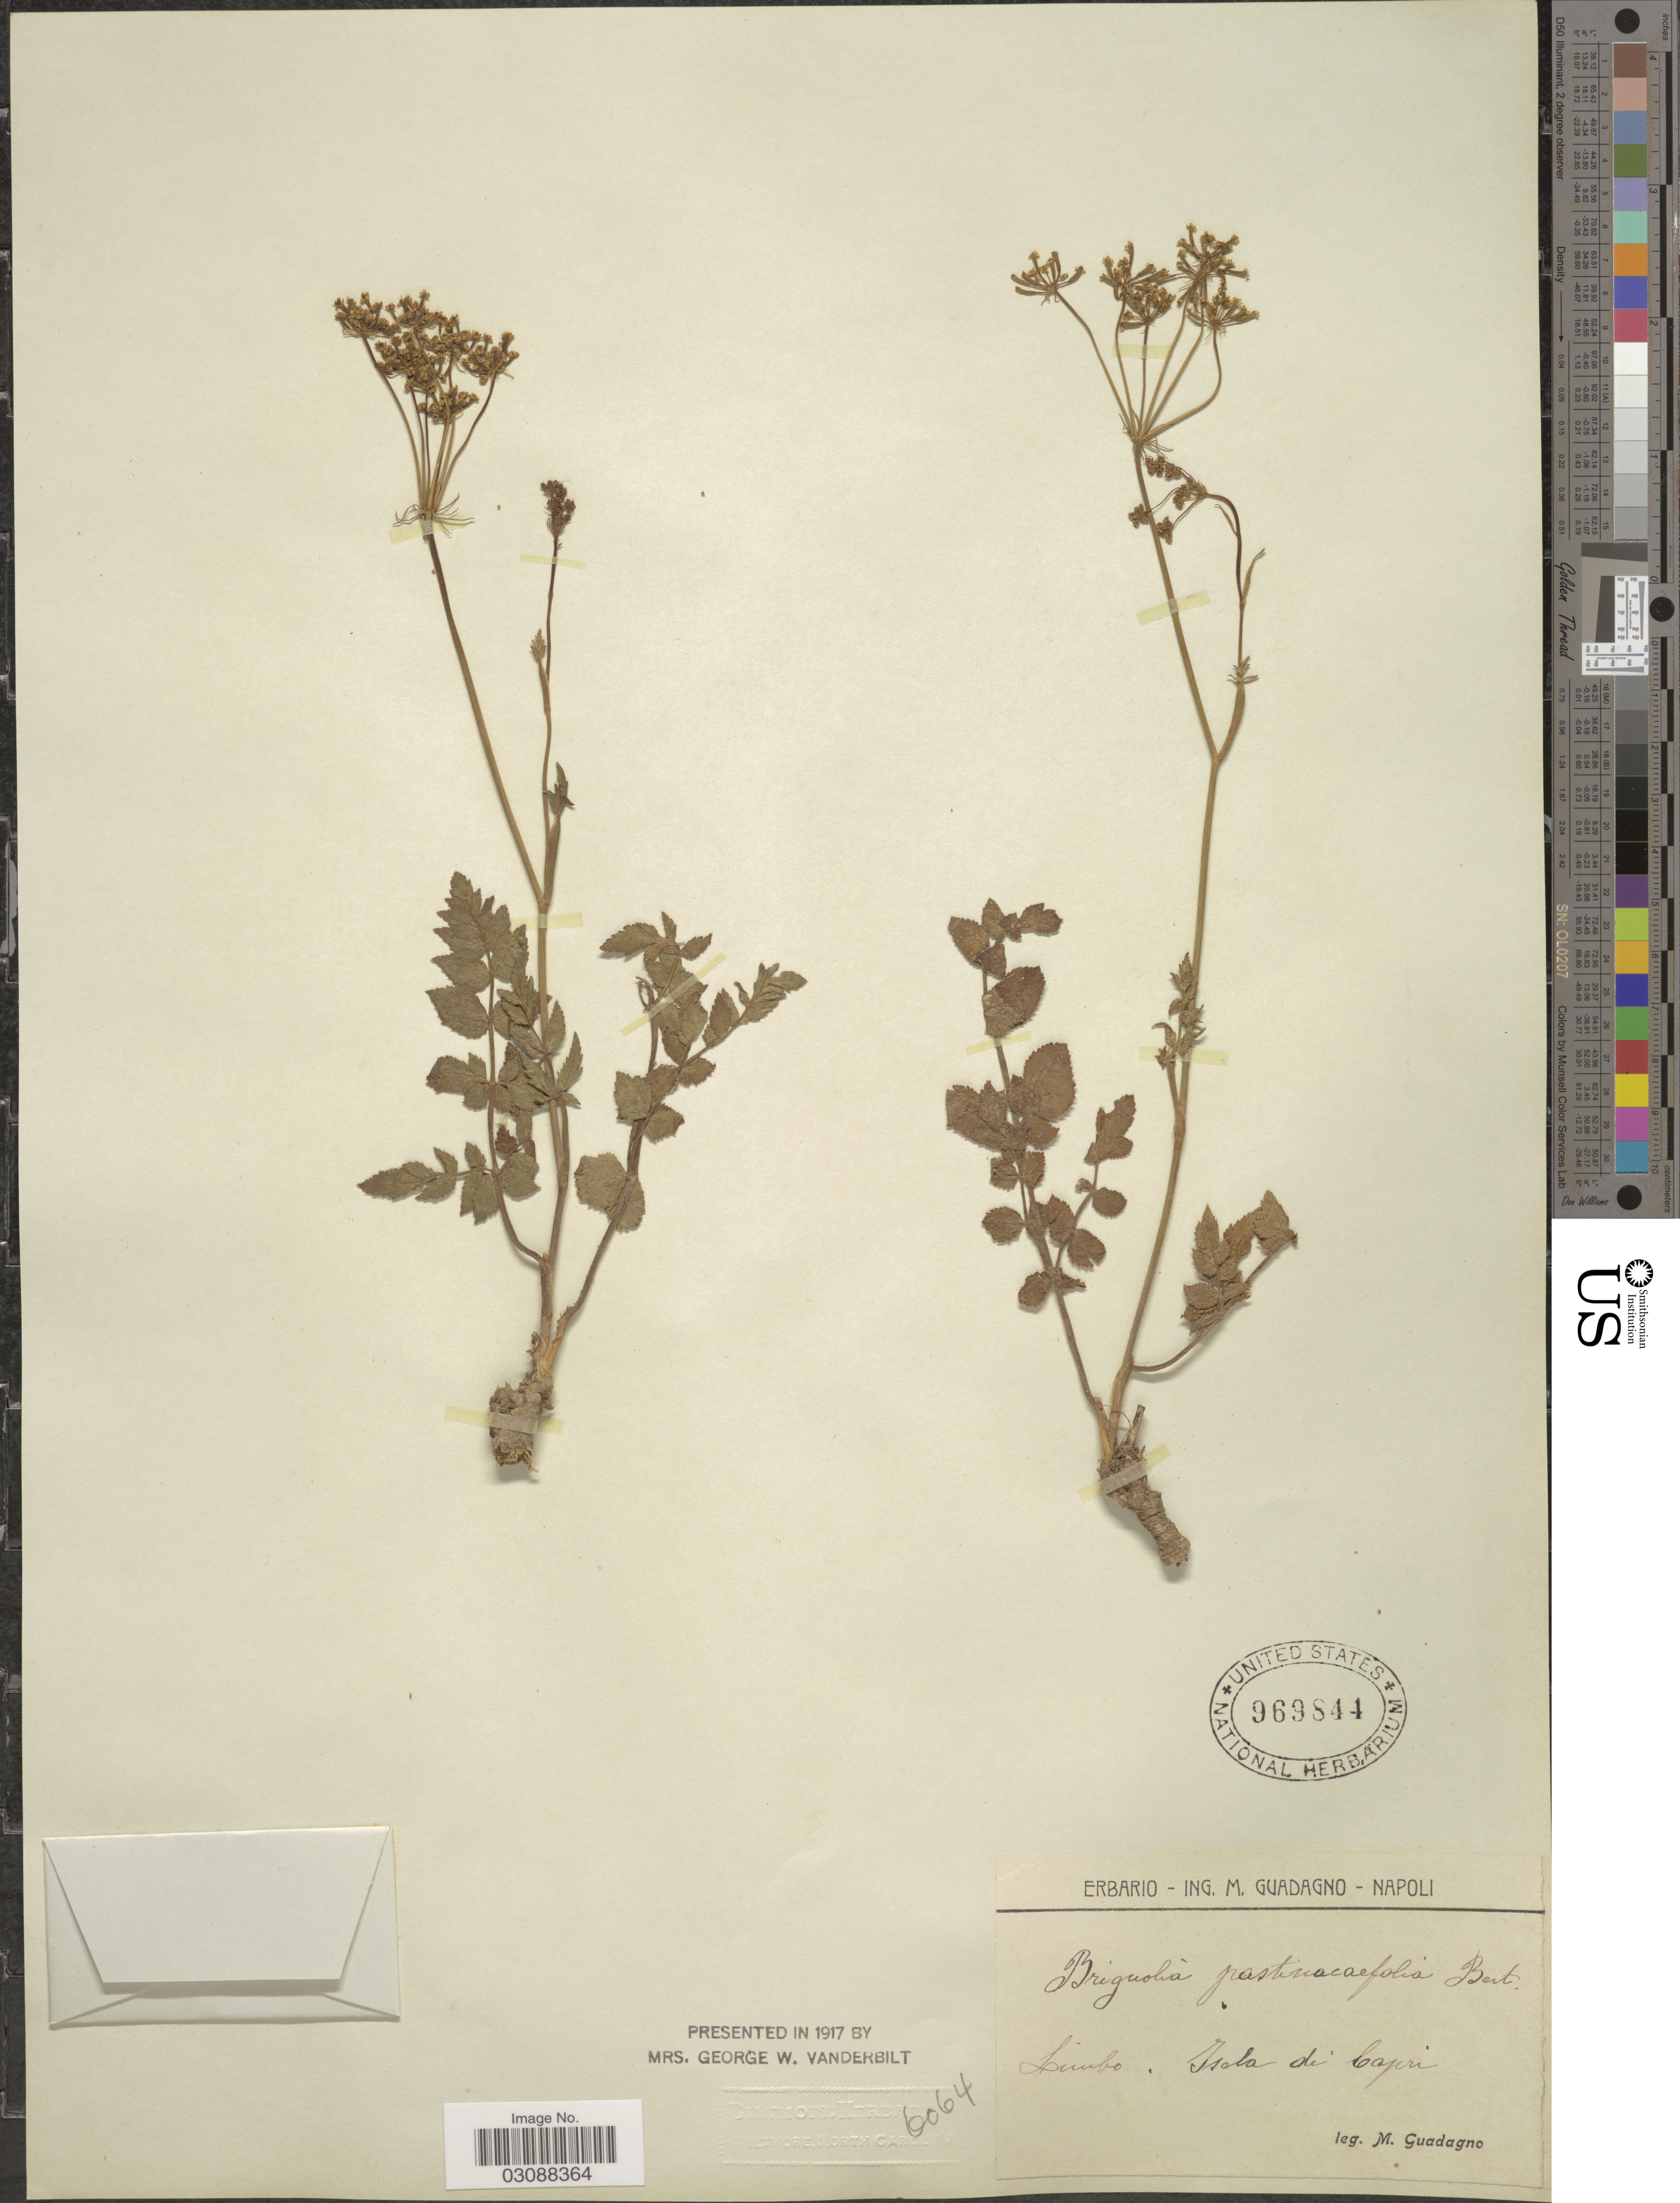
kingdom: Plantae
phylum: Tracheophyta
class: Magnoliopsida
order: Apiales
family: Apiaceae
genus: Kundmannia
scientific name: Kundmannia sicula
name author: (L.) DC.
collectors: M. Guadagno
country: Italy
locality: Limbo. Isola di Capri.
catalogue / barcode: US 969844